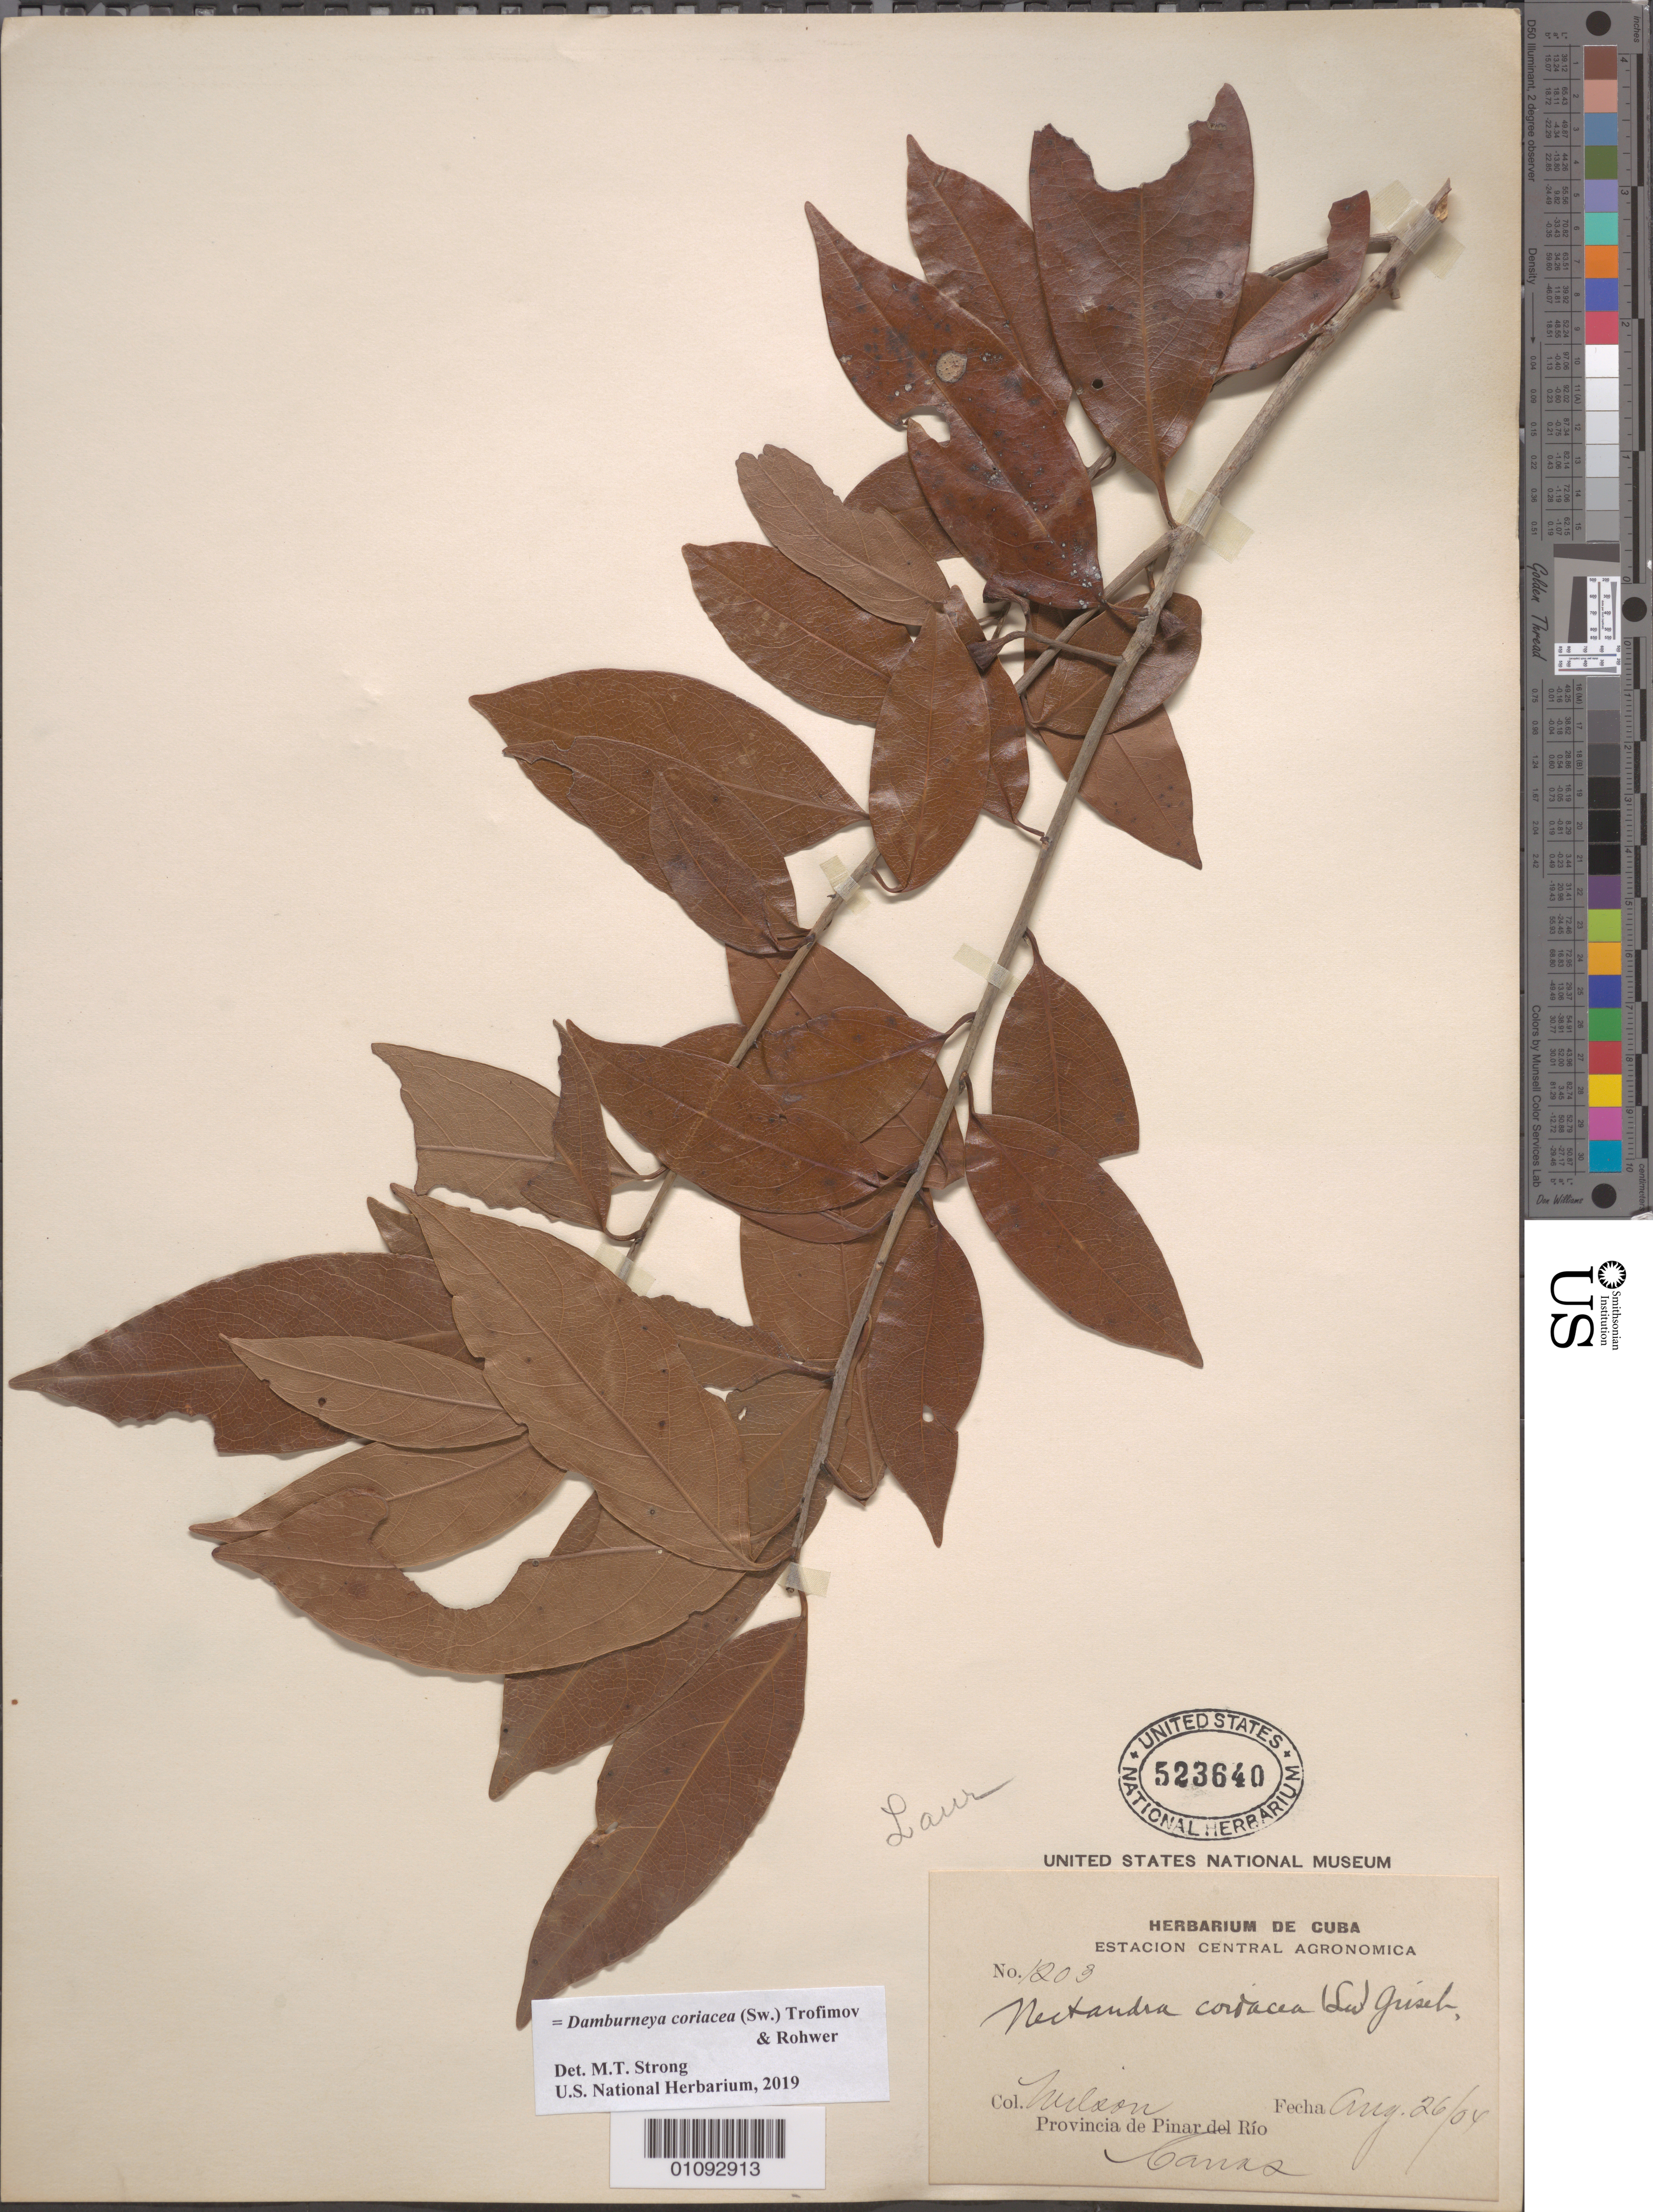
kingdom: Plantae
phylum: Tracheophyta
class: Magnoliopsida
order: Laurales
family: Lauraceae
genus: Damburneya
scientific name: Damburneya coriacea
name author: (Sw.) Trofimov & Rohwer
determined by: Strong, M. T., (US), Smithsonian Institution - National Museum of Natural History (UNITED STATES)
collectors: -- Wilson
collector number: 1203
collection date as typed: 26 Aug 1904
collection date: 1904-08-26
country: Cuba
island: Cuba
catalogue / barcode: US 523640